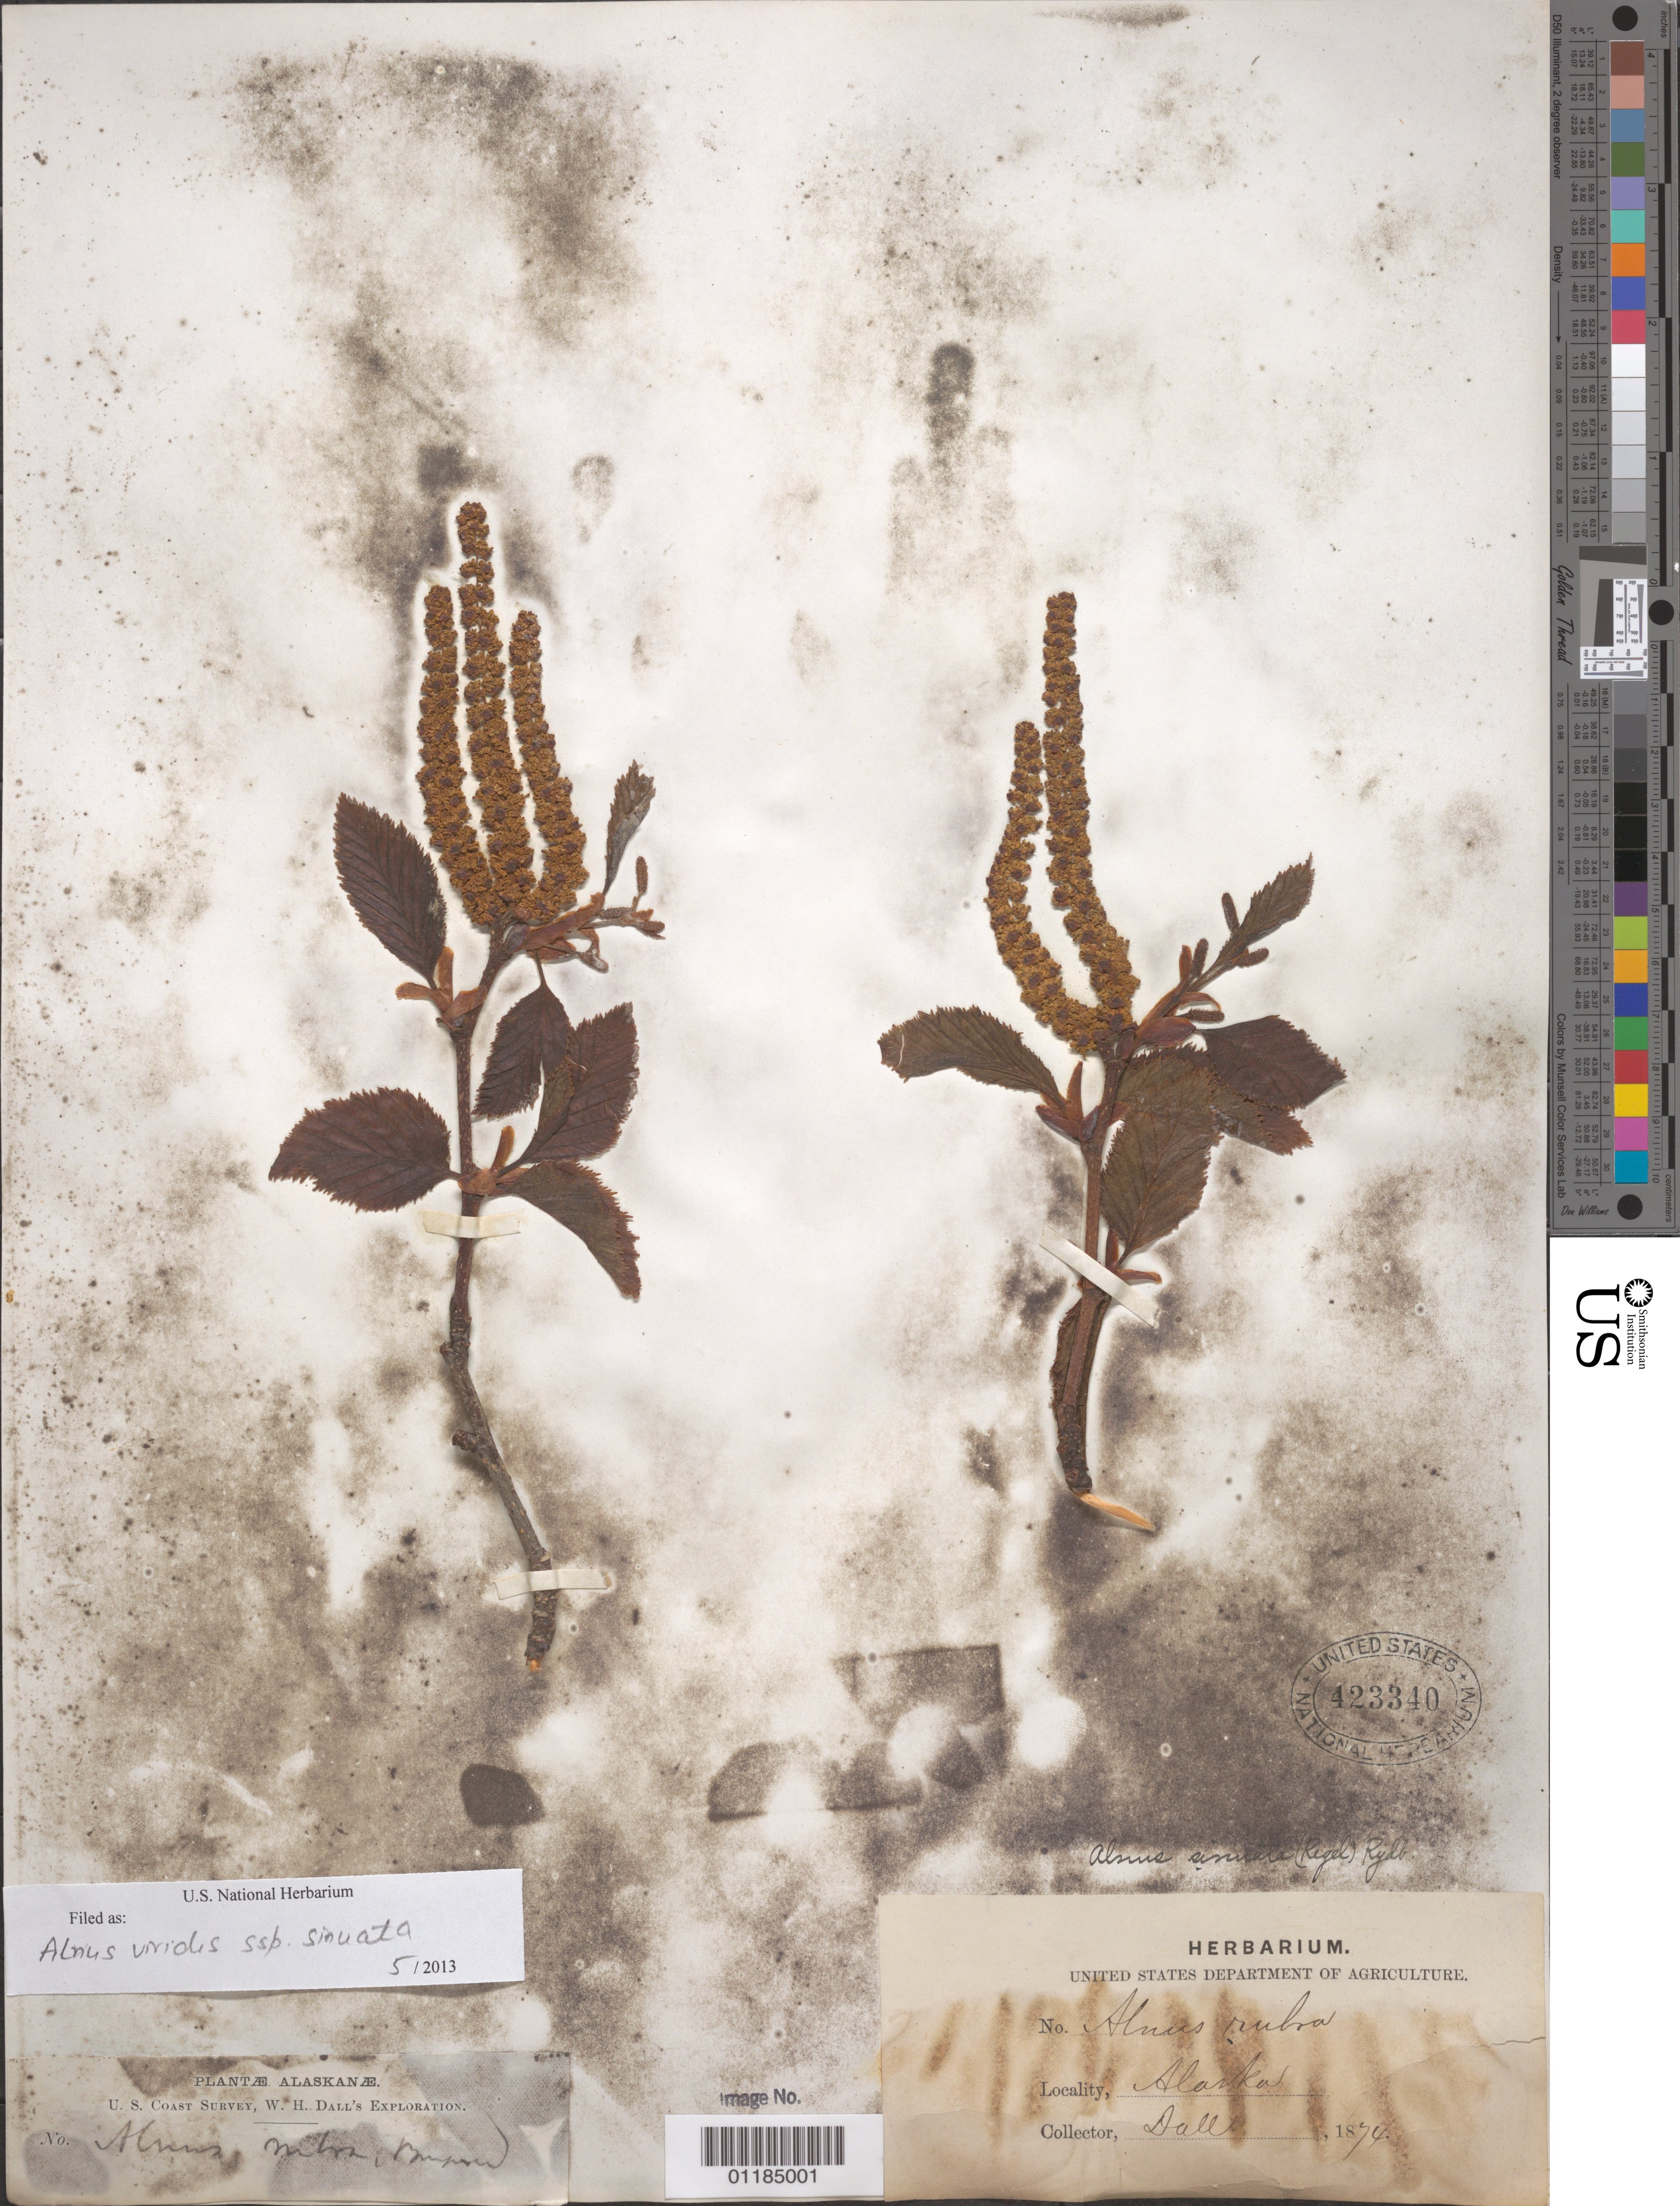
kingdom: Plantae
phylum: Tracheophyta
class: Magnoliopsida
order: Fagales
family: Betulaceae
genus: Alnus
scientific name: Alnus viridis subsp. sinuata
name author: Regel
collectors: W. Dall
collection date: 1874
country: United States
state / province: Alaska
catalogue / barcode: US 423340